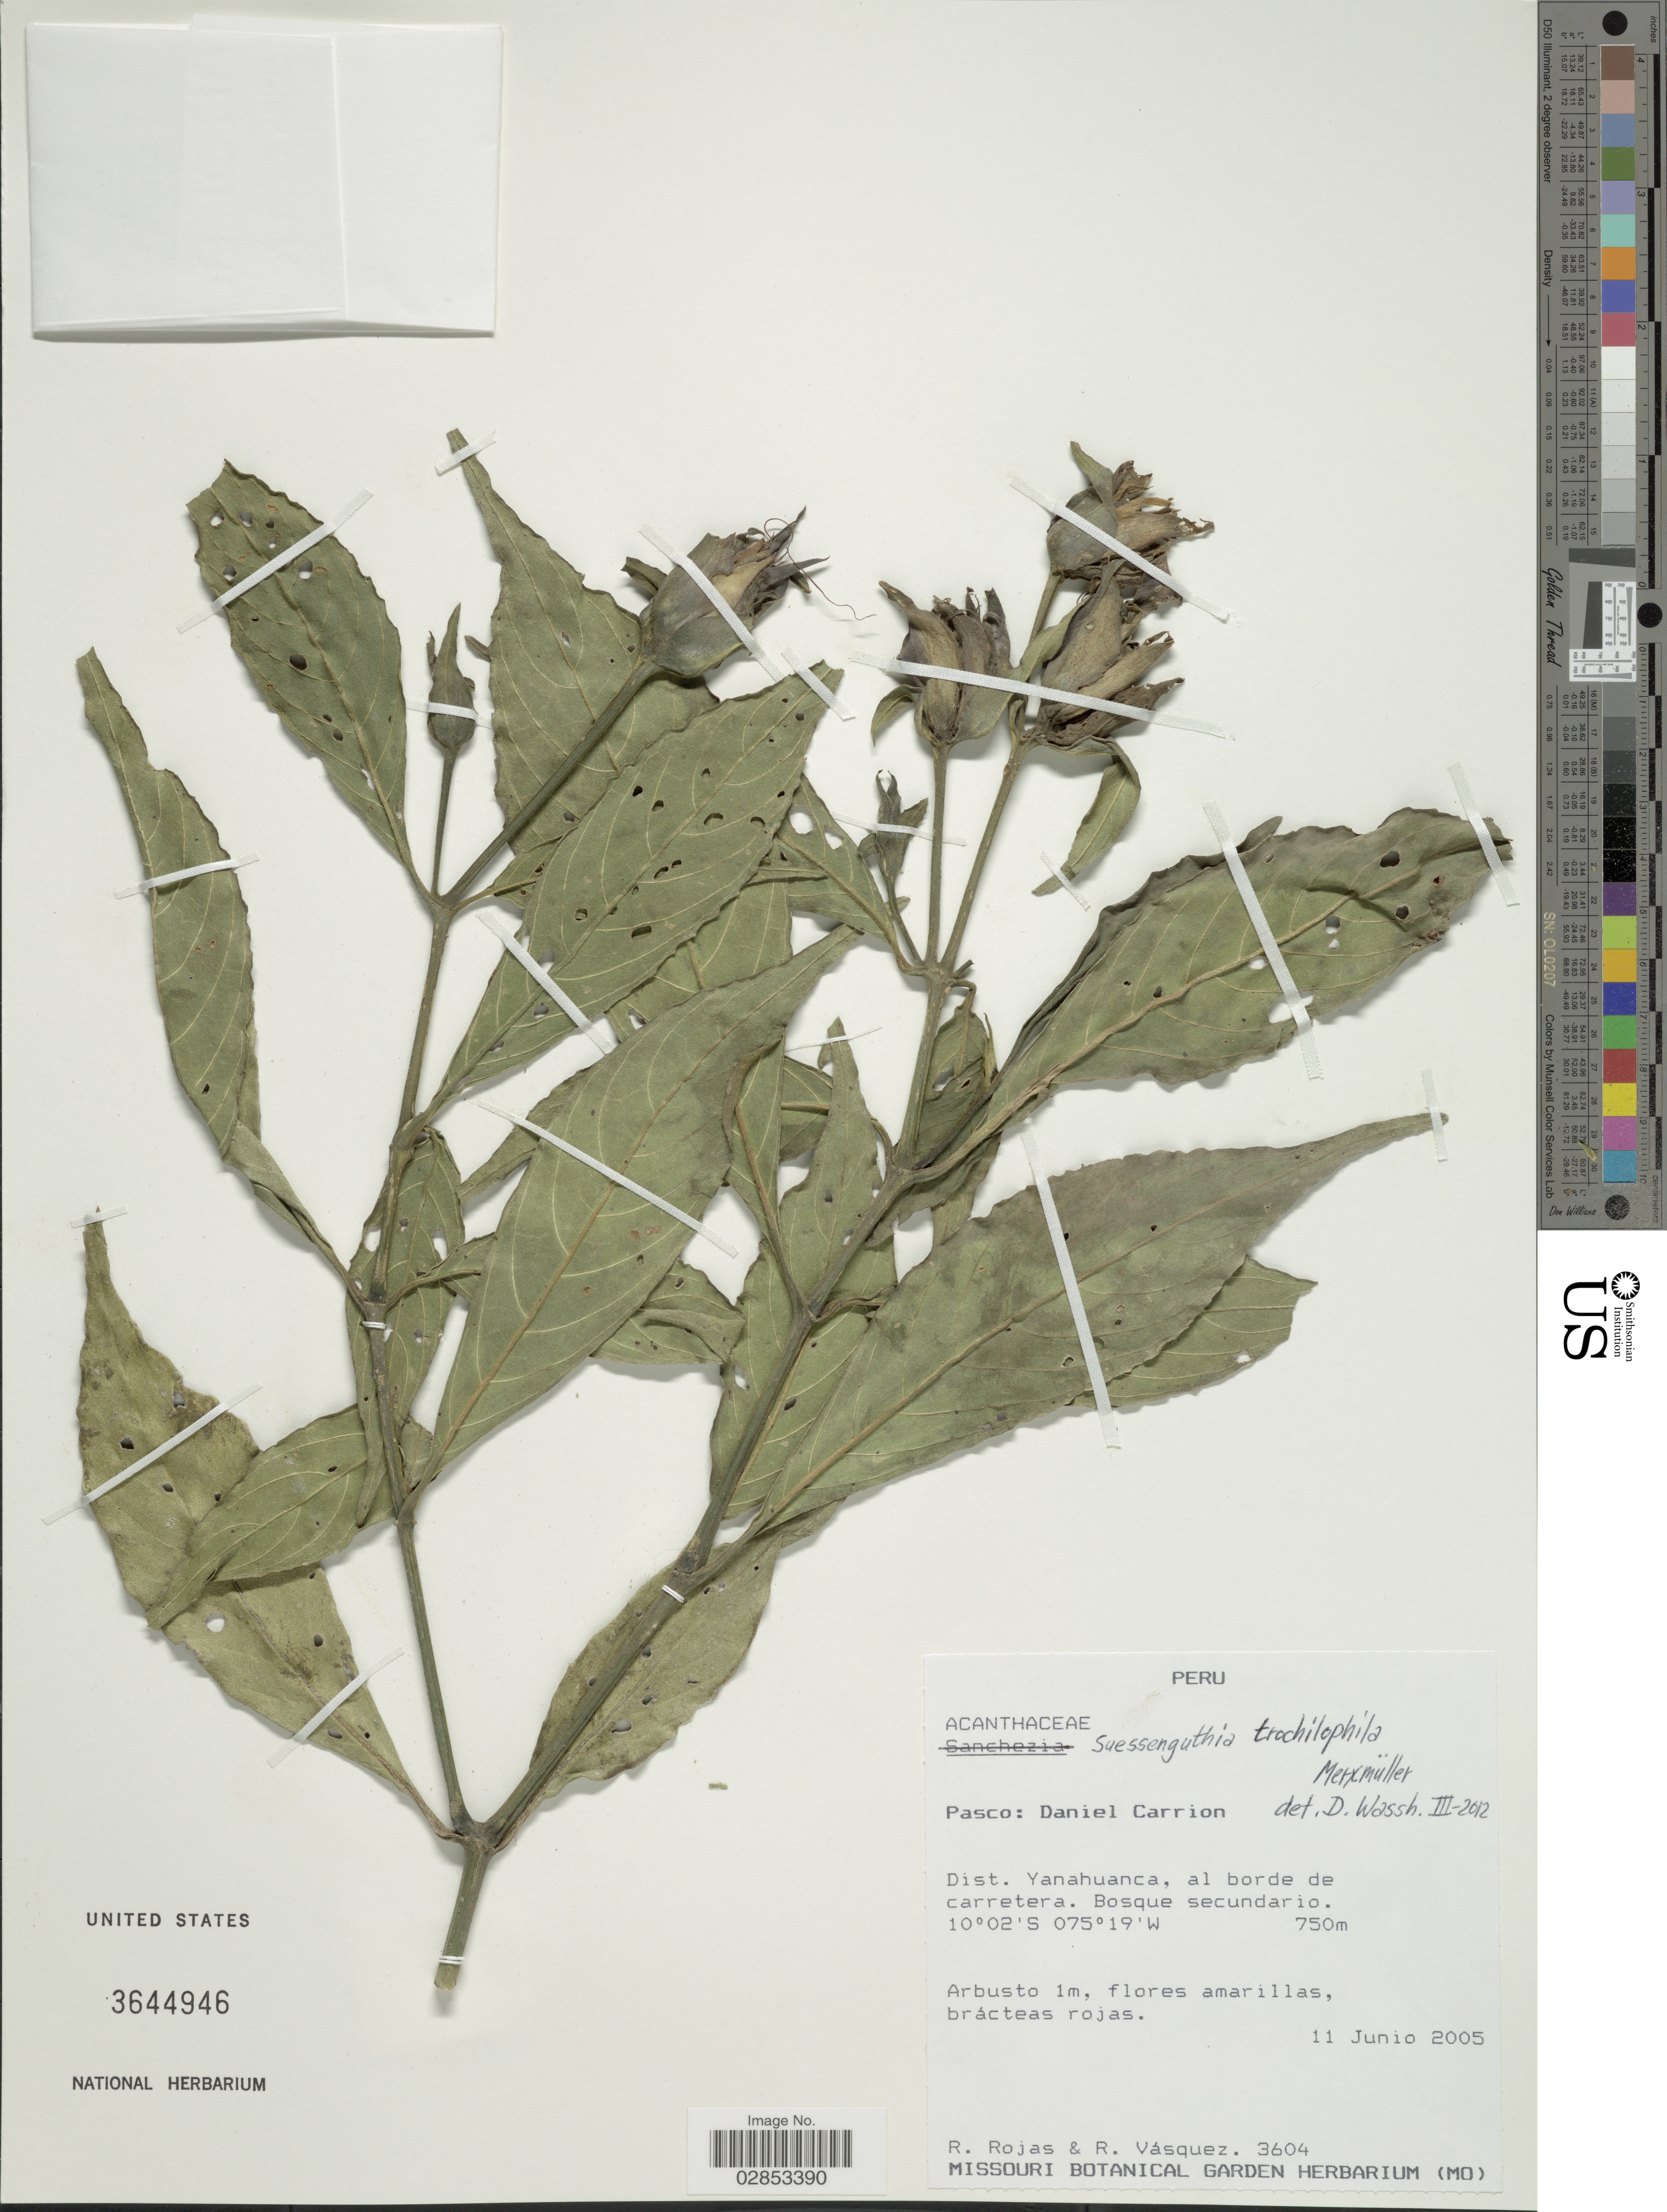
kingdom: Plantae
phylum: Tracheophyta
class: Magnoliopsida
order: Lamiales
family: Acanthaceae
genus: Suessenguthia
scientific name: Suessenguthia trochilophila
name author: Merxm.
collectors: R. Rojas & R. Vásquez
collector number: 3604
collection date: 2005-06-11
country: Peru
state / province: Pasco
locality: Daniel Carrion. Dist. Yanahuanca, al borde de carretera.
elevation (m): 750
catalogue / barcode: US 3644946